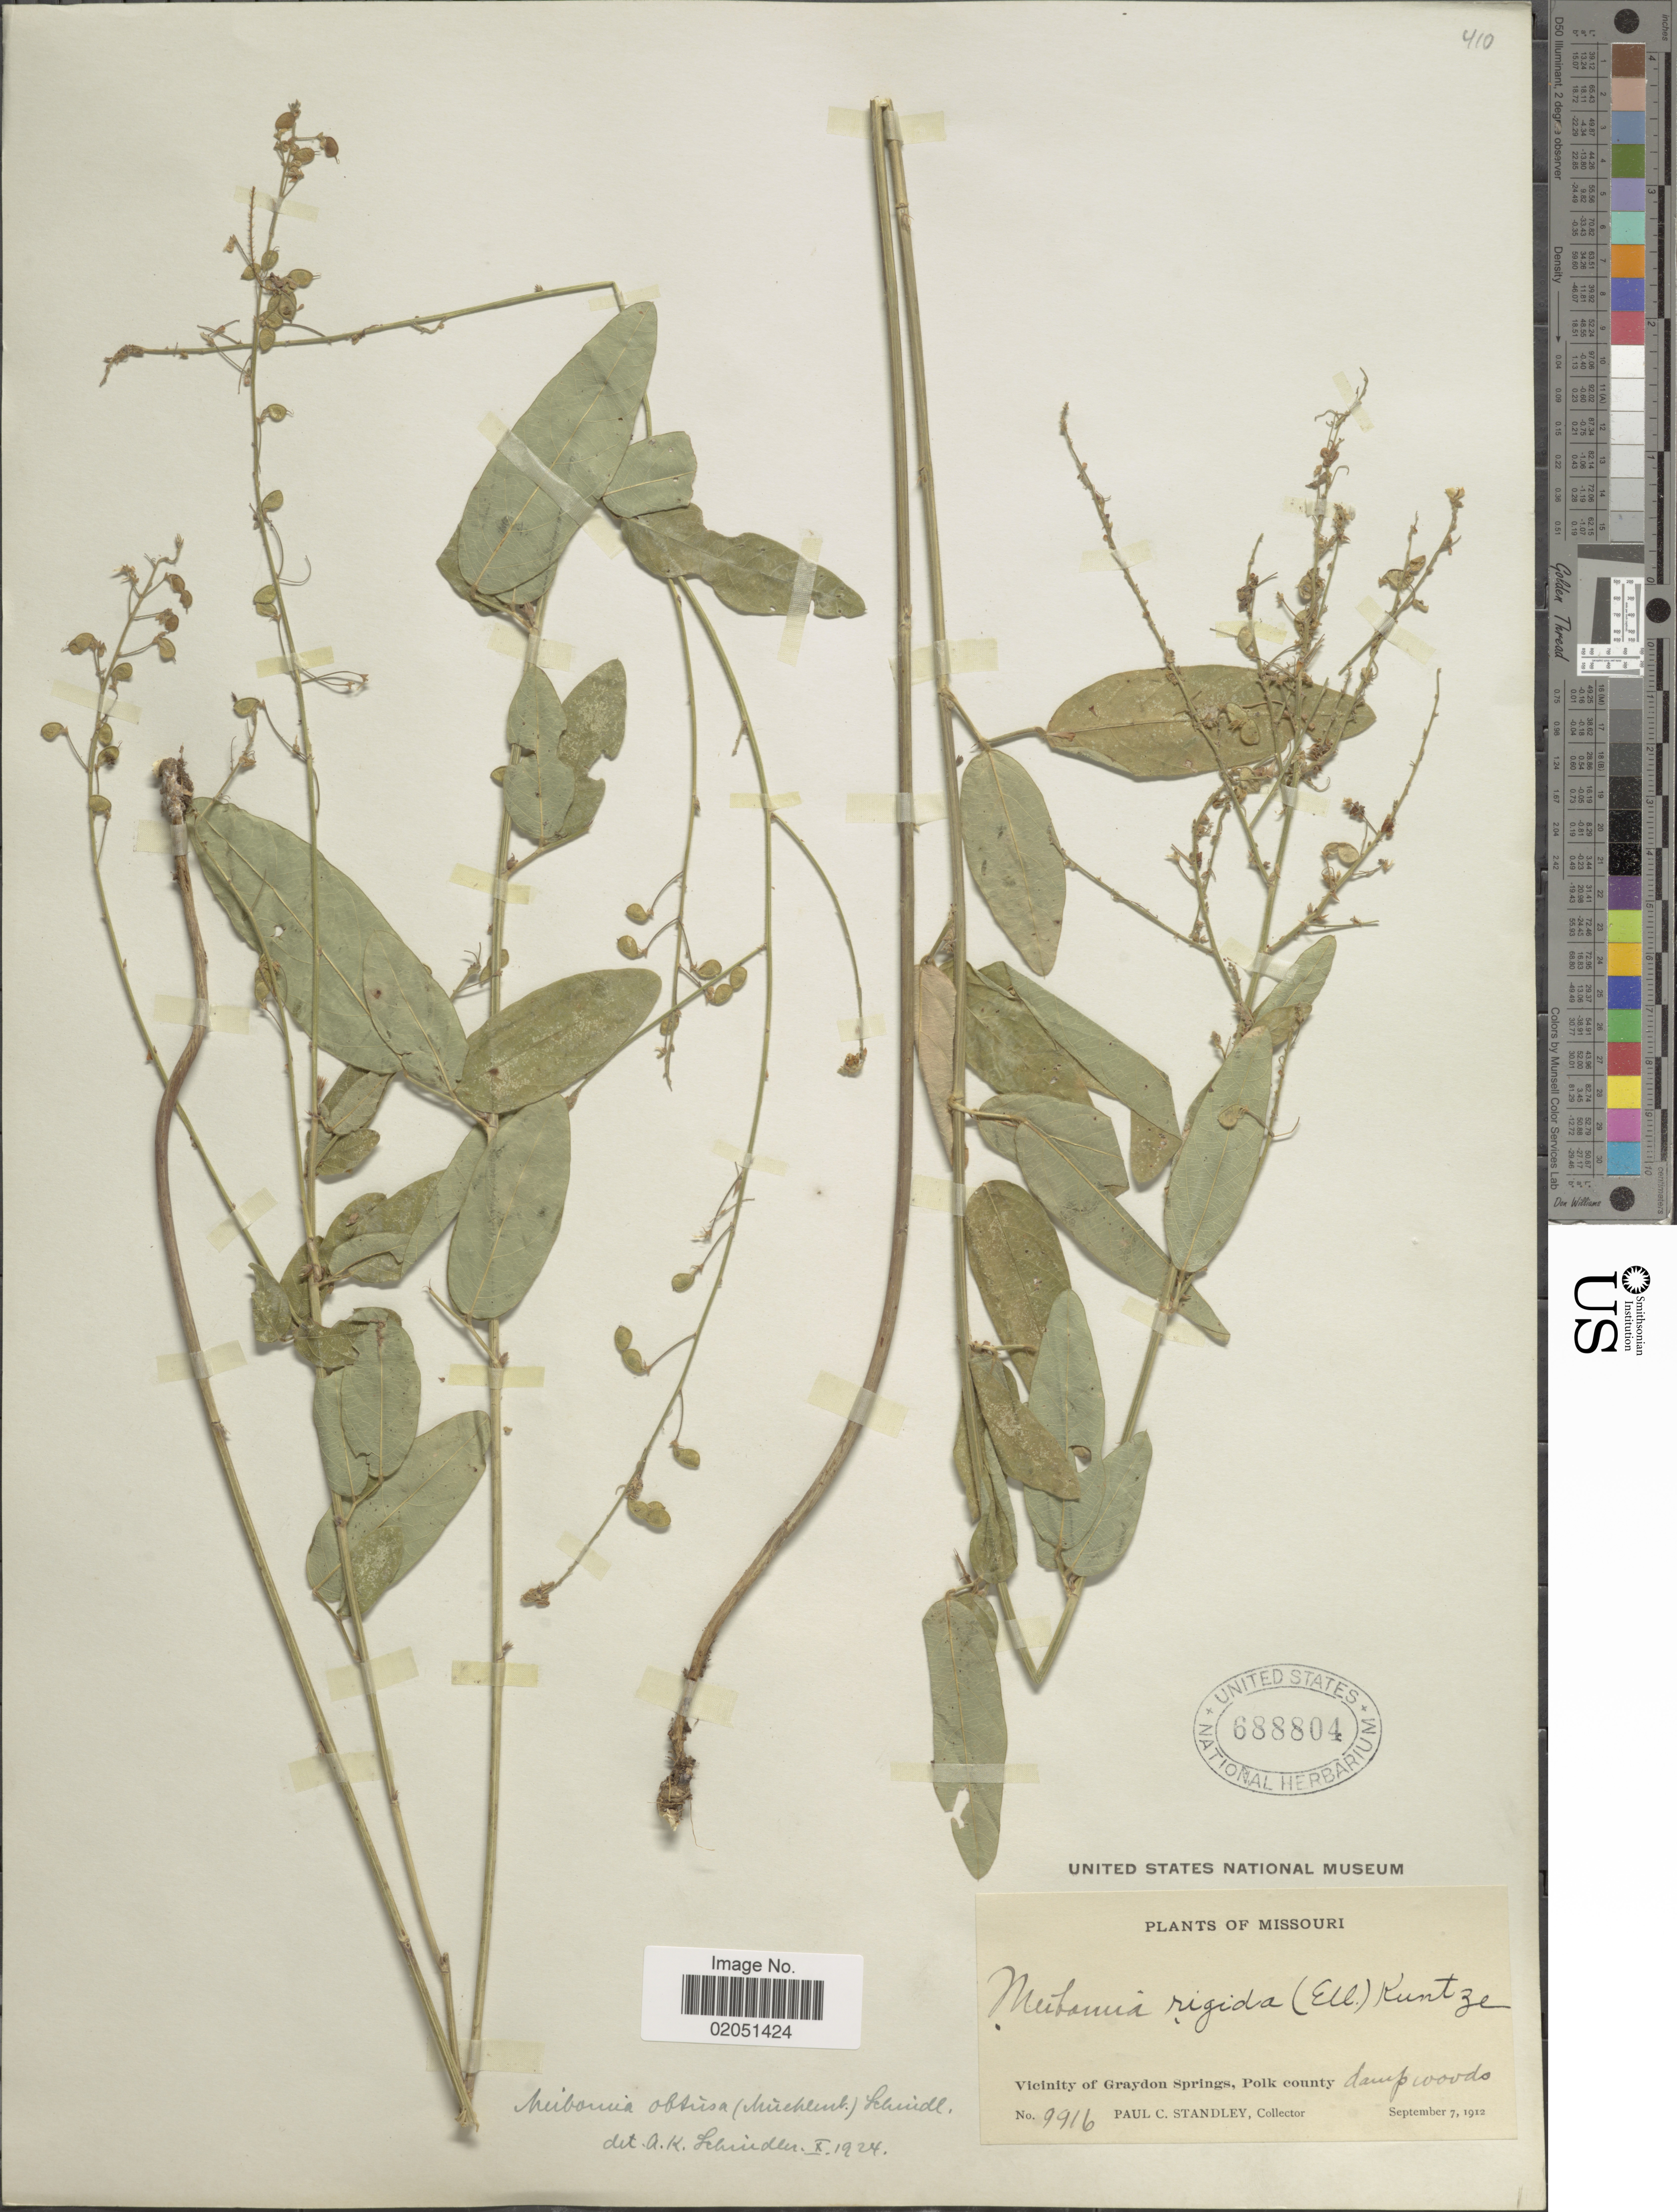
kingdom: Plantae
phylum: Tracheophyta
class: Magnoliopsida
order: Fabales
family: Fabaceae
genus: Desmodium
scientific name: Desmodium rigidum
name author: (Elliott) DC.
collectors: P. C. Standley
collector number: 9916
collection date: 1912-09-07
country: United States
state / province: Missouri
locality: Vicinity of Graydon Springs, Polk County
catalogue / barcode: US 688804